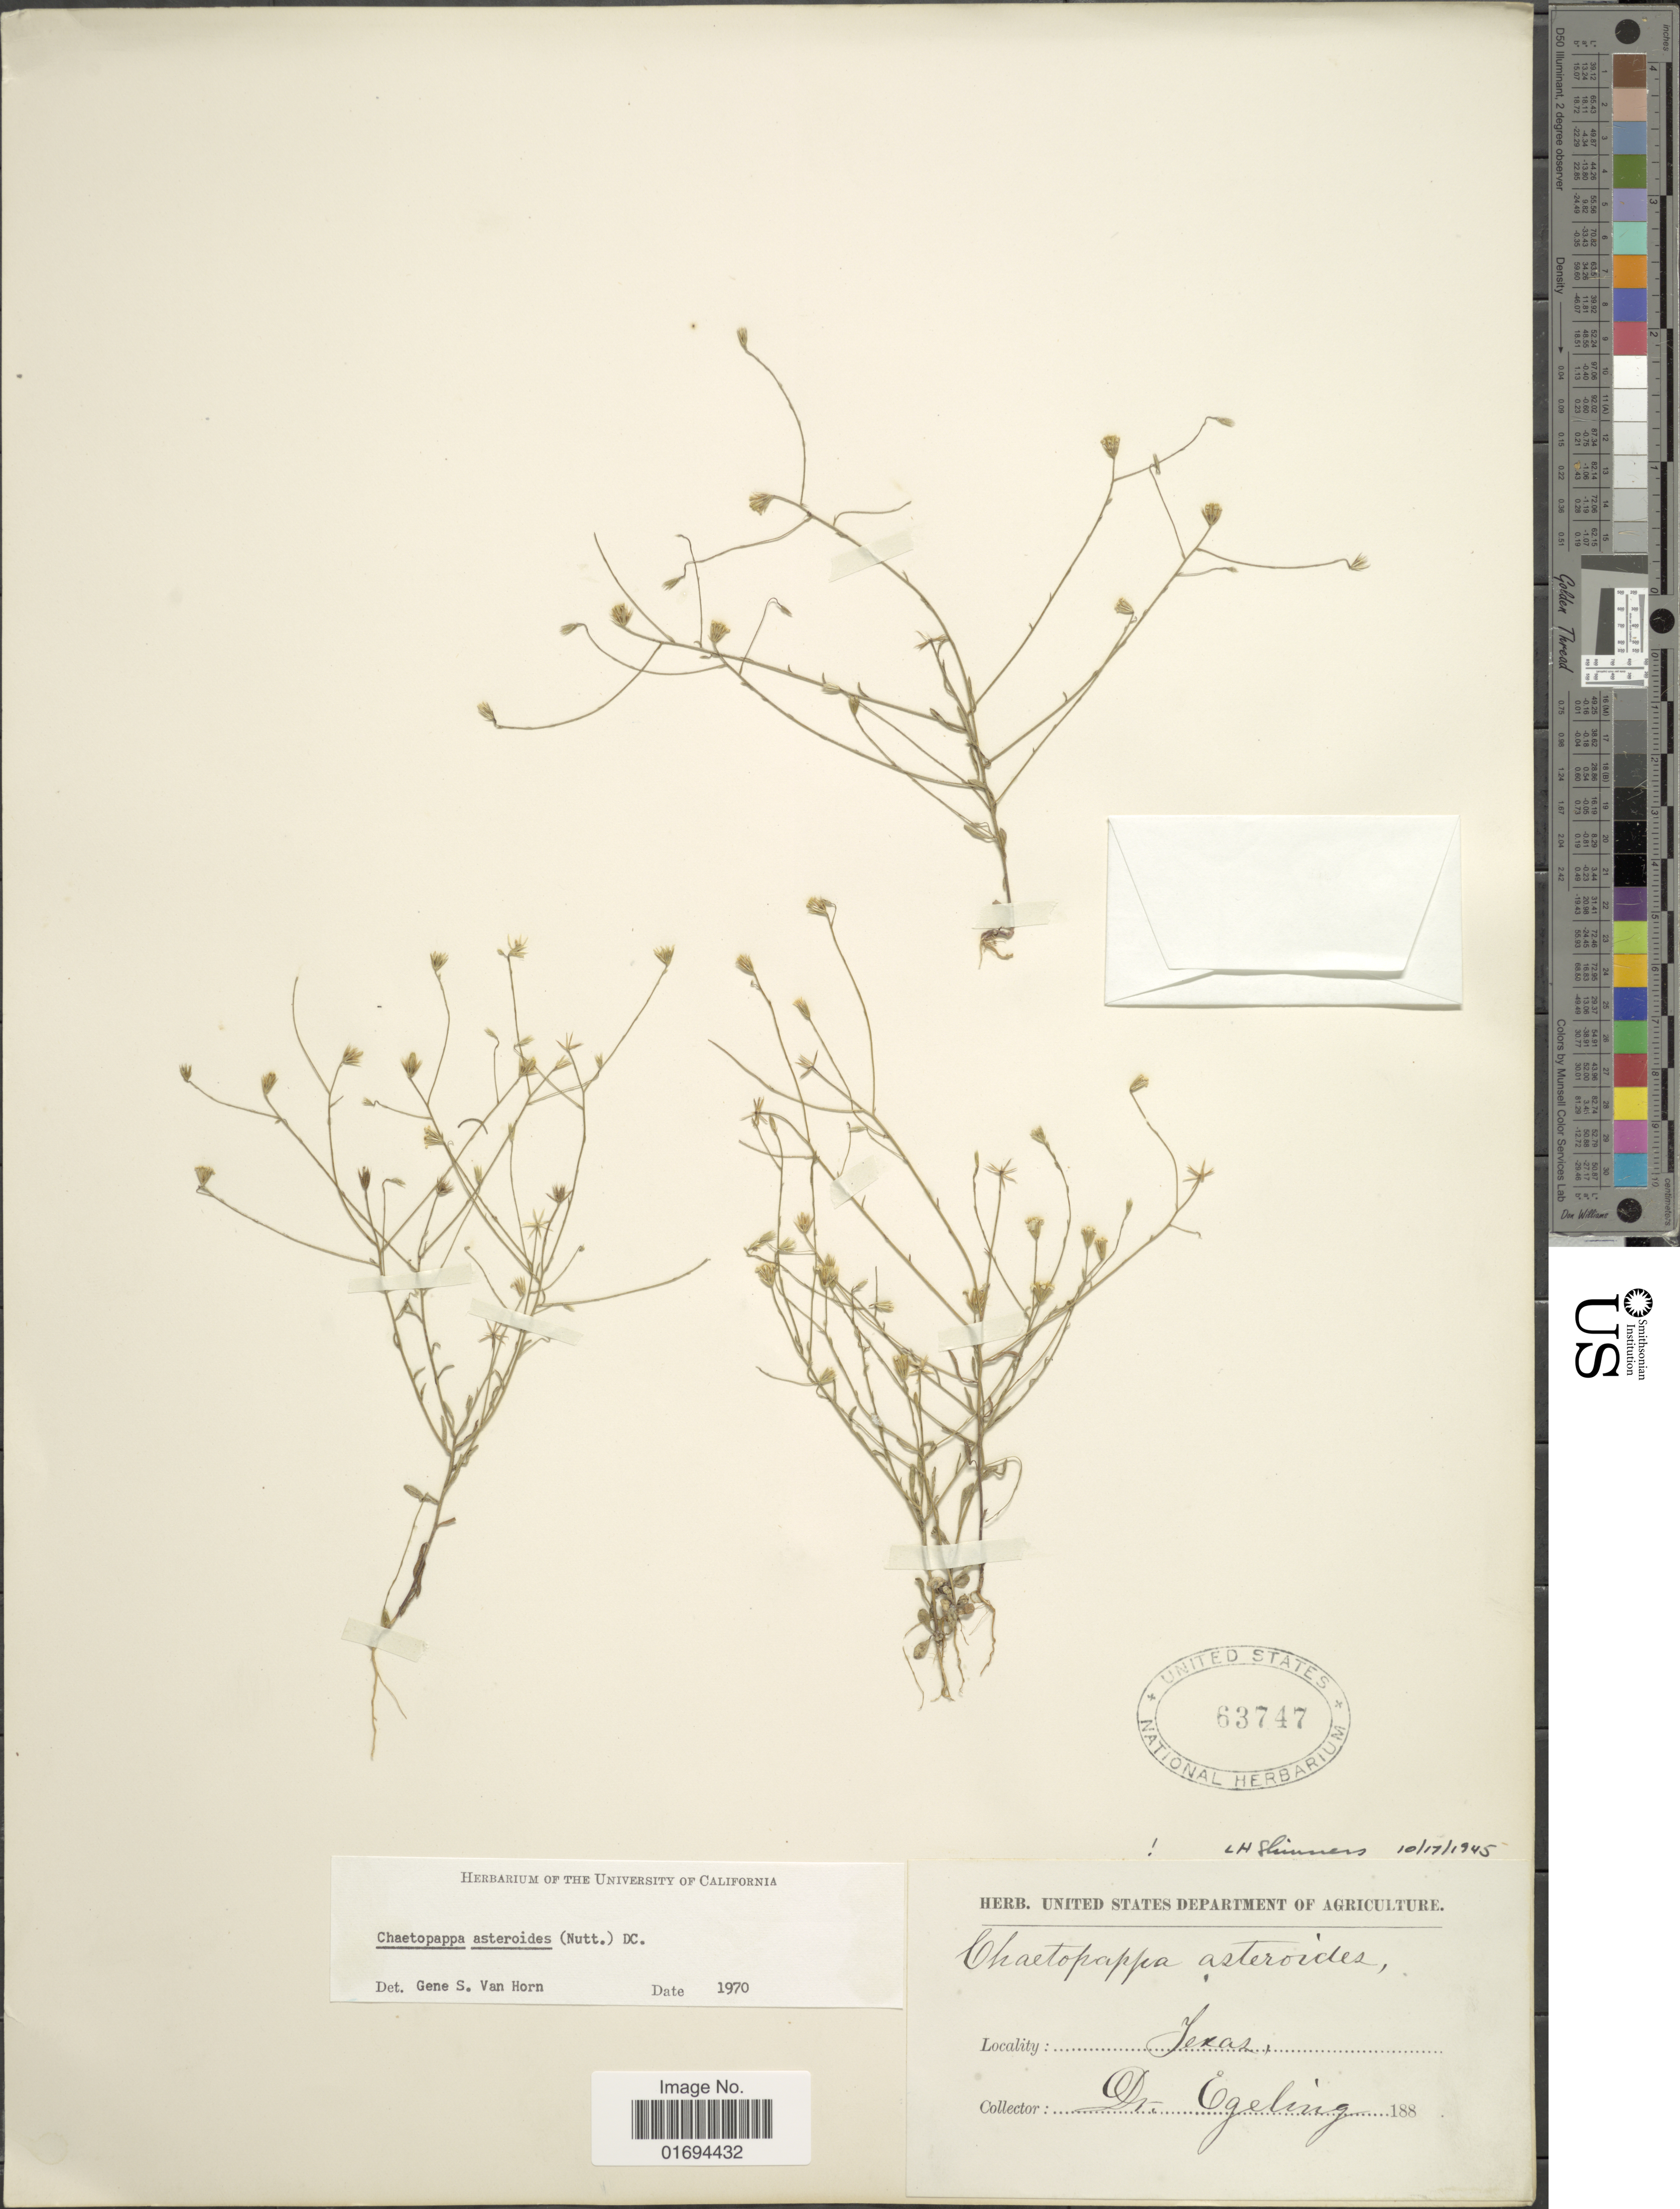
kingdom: Plantae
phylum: Tracheophyta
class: Magnoliopsida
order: Asterales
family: Asteraceae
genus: Chaetopappa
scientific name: Chaetopappa asteroides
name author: (Nutt.) DC.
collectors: B. Egeling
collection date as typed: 188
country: United States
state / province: Texas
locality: Texas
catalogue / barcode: US 63747